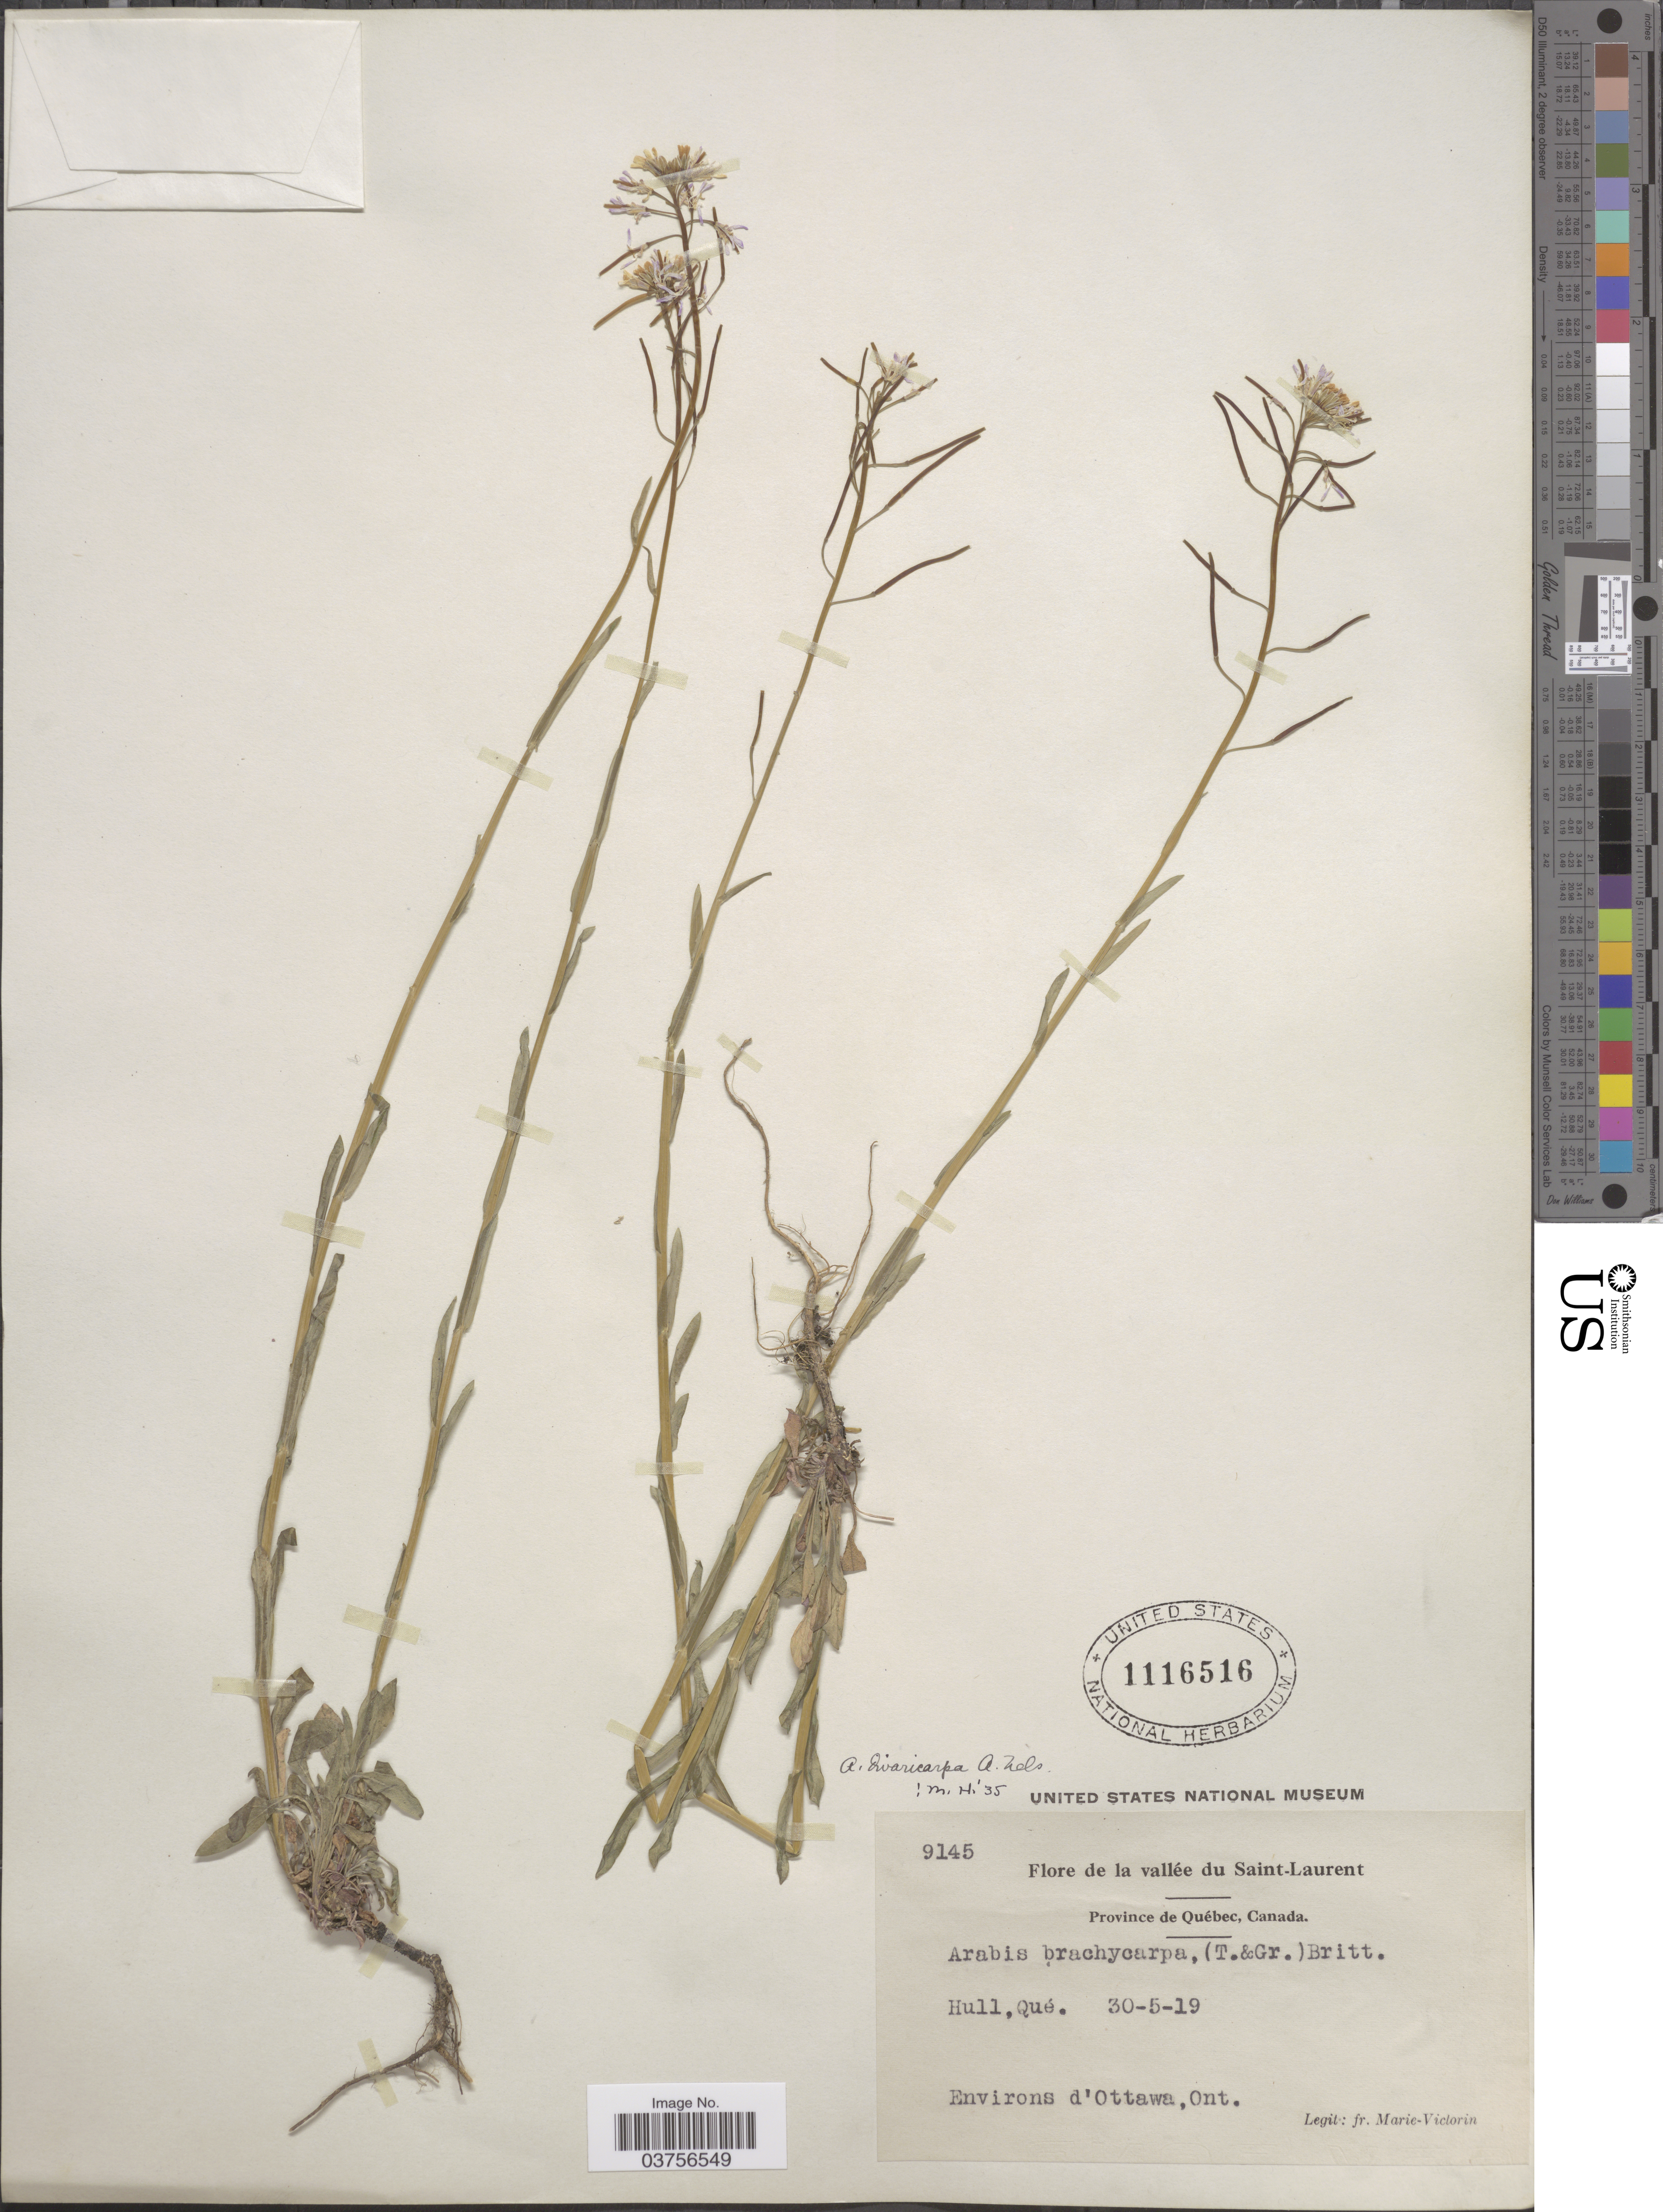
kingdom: Plantae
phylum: Tracheophyta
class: Magnoliopsida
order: Brassicales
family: Brassicaceae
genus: Arabis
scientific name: Arabis divaricarpa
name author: A. Nelson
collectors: F. Marie-Victorin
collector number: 9145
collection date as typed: Transcribed d/m/y: 30/5/19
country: Canada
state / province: Quebec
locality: Hull. Environs de'Ottawa, Ont.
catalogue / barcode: US 1116516